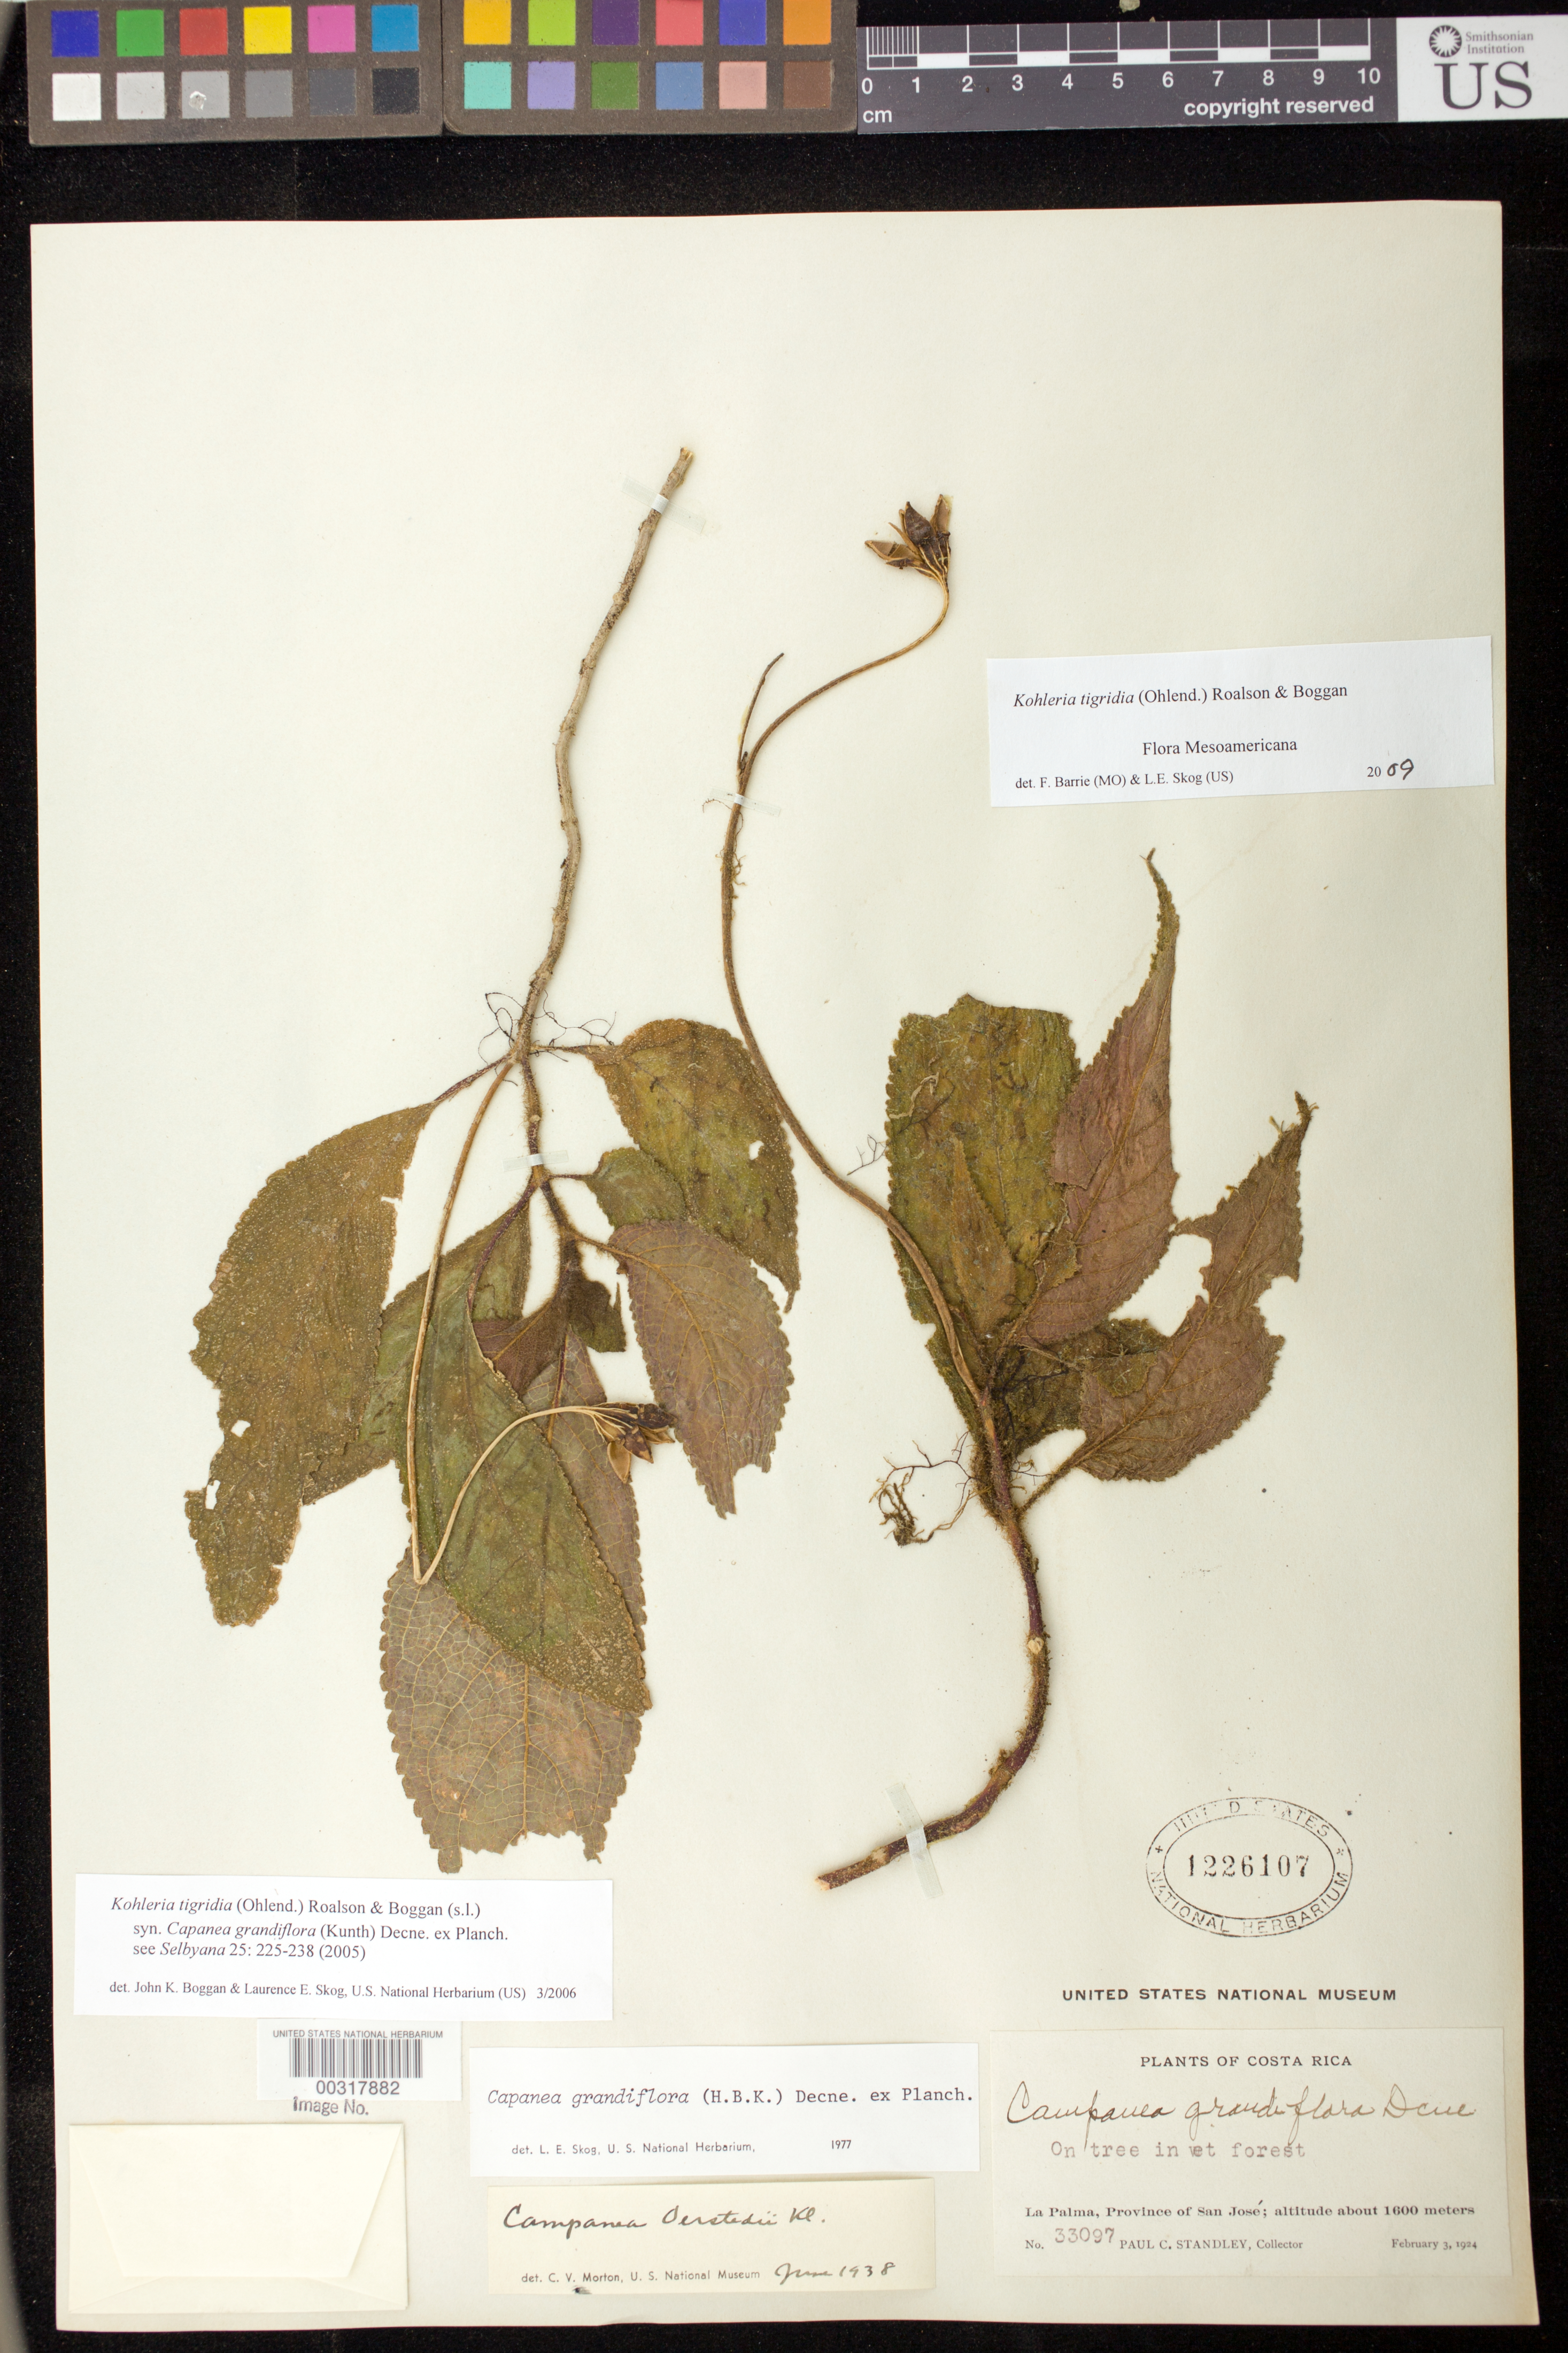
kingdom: Plantae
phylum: Tracheophyta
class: Magnoliopsida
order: Lamiales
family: Gesneriaceae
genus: Kohleria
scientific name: Kohleria tigridia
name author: (Ohlend.) Roalson & Boggan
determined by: Boggan, J. K.; Skog, L. E.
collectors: P. C. Standley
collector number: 33097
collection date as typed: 03 Feb 1924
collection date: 1924-02-03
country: Costa Rica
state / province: San José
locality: La Palma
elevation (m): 1600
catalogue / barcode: US 1226107